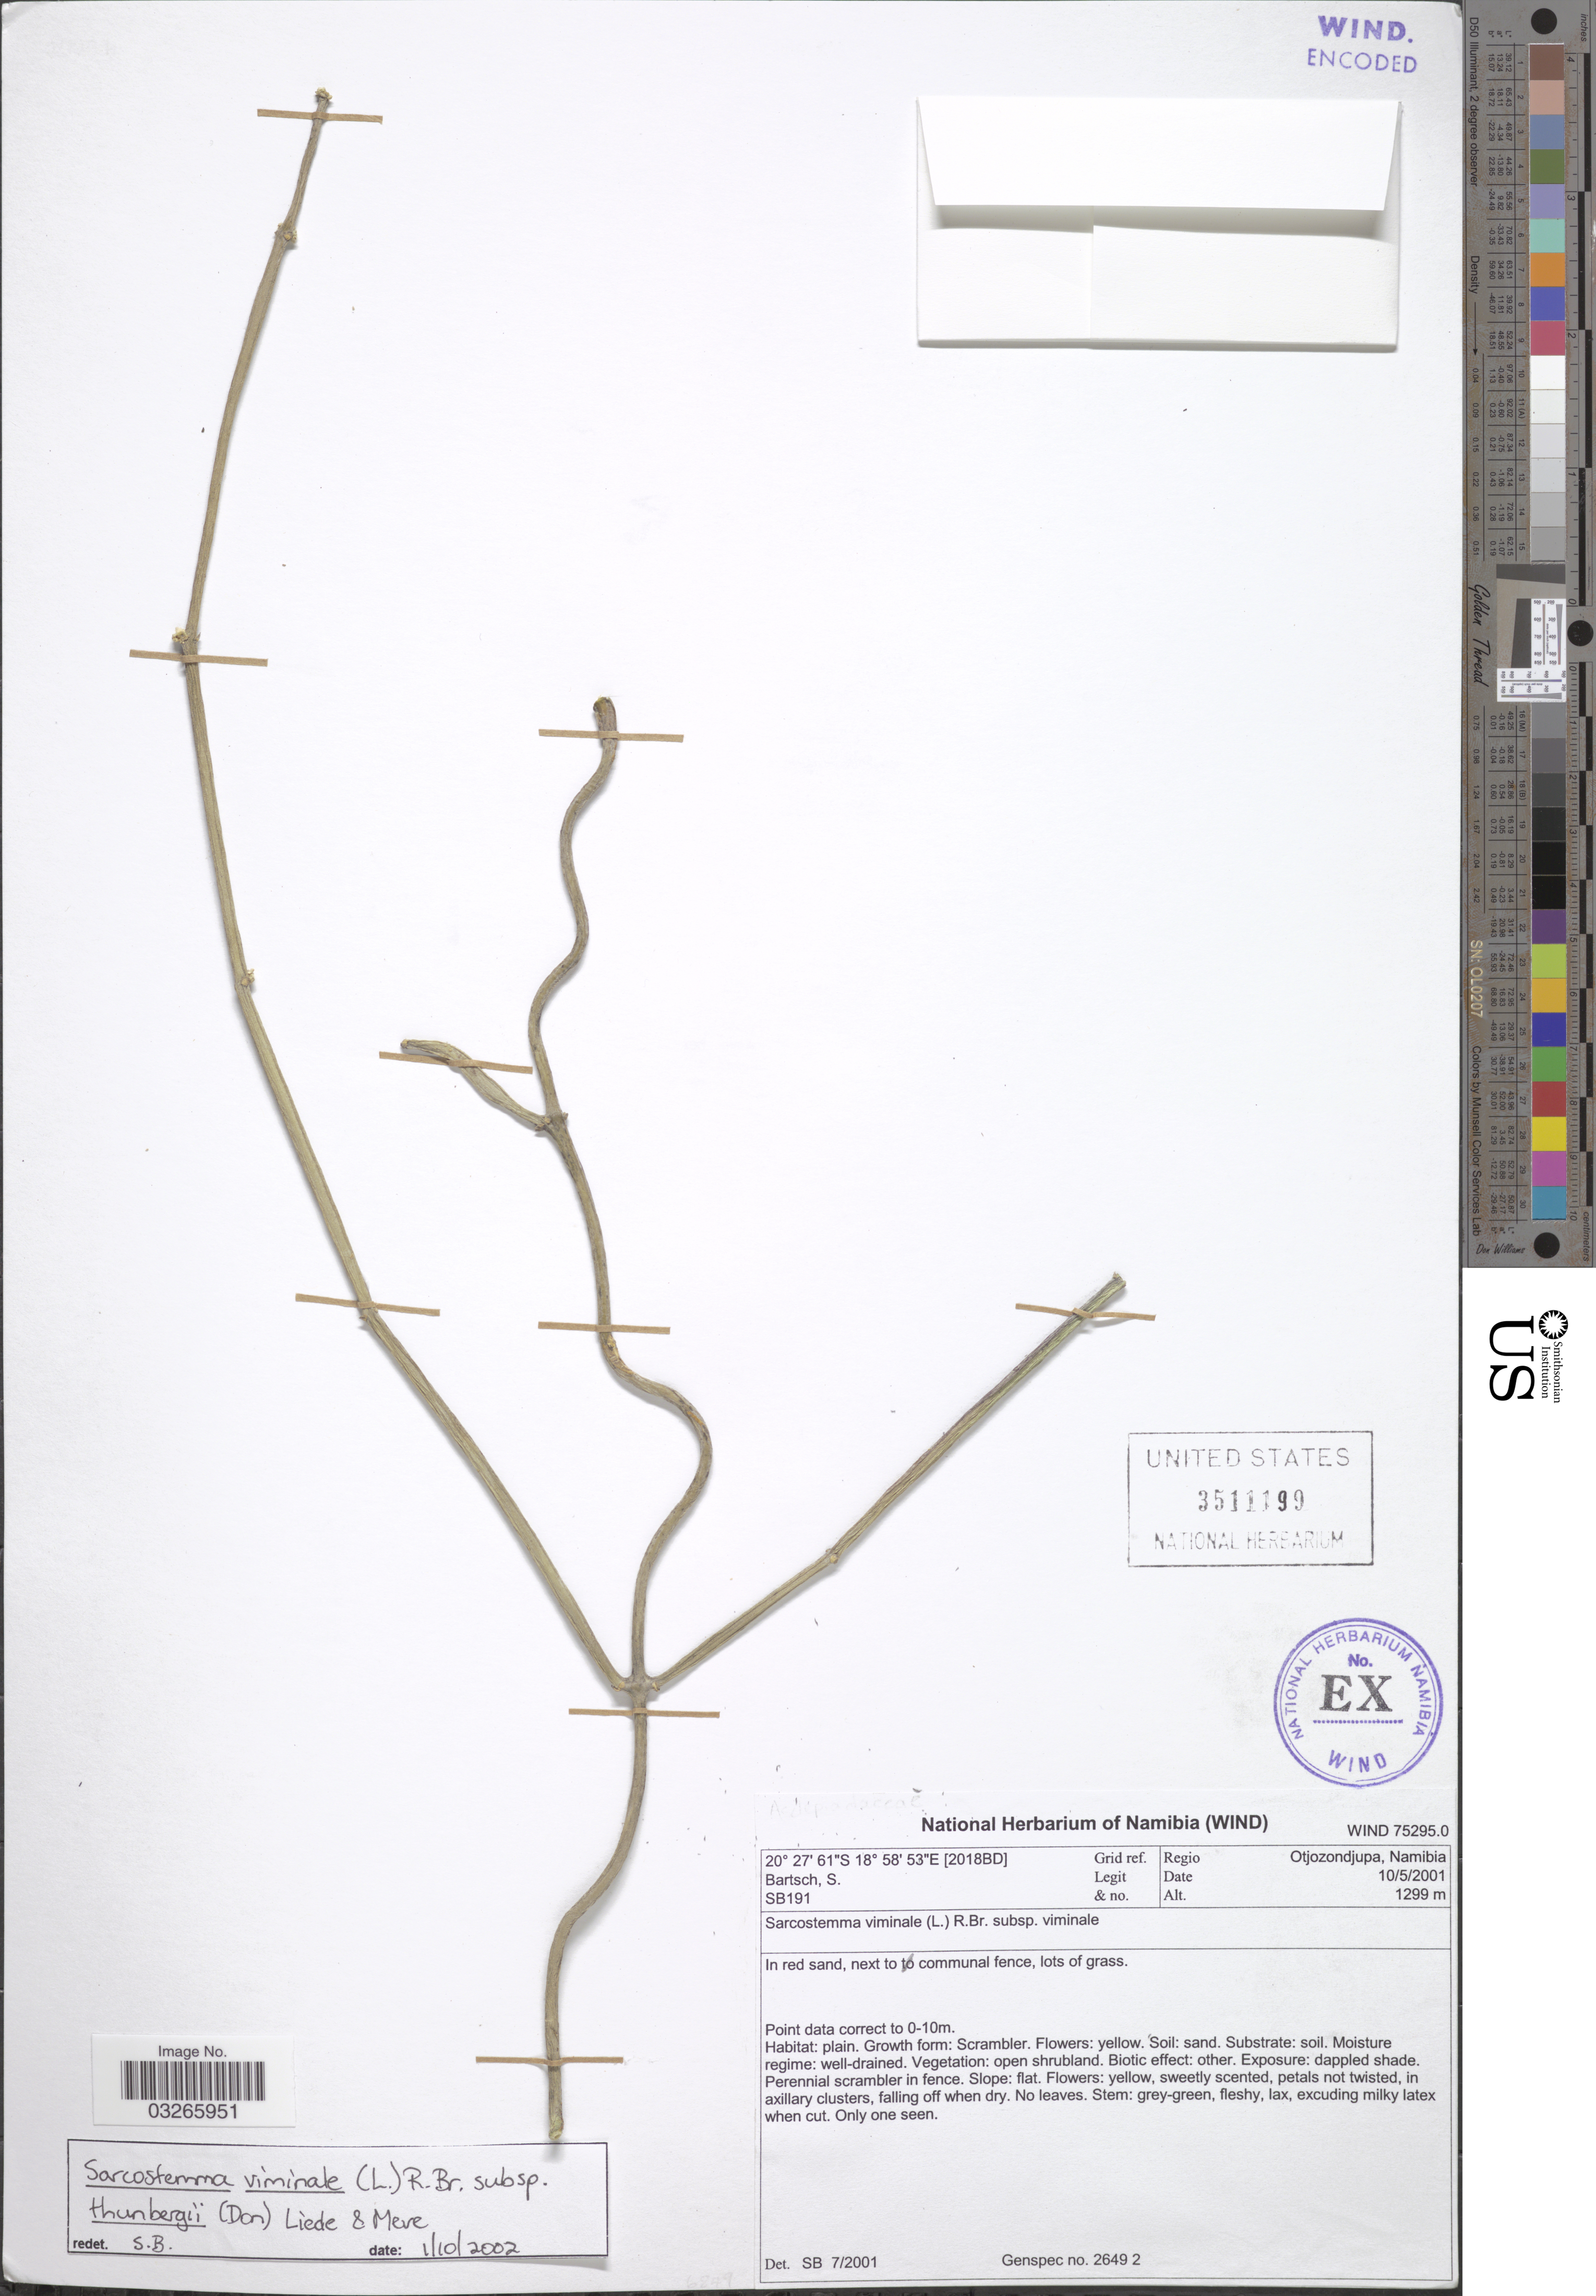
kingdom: Plantae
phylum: Tracheophyta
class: Magnoliopsida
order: Gentianales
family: Apocynaceae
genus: Sarcostemma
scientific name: Sarcostemma viminale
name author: (Linn) R. Br.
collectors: S. Bartsch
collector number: SB191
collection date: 2001-05-10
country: Namibia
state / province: Otjozondjupa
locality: [2018BD] Grid ref. Regio Otjozondjupa, Namibia. In red sand, next to communal fence, lots of grass.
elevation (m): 1299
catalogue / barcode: US 3511199